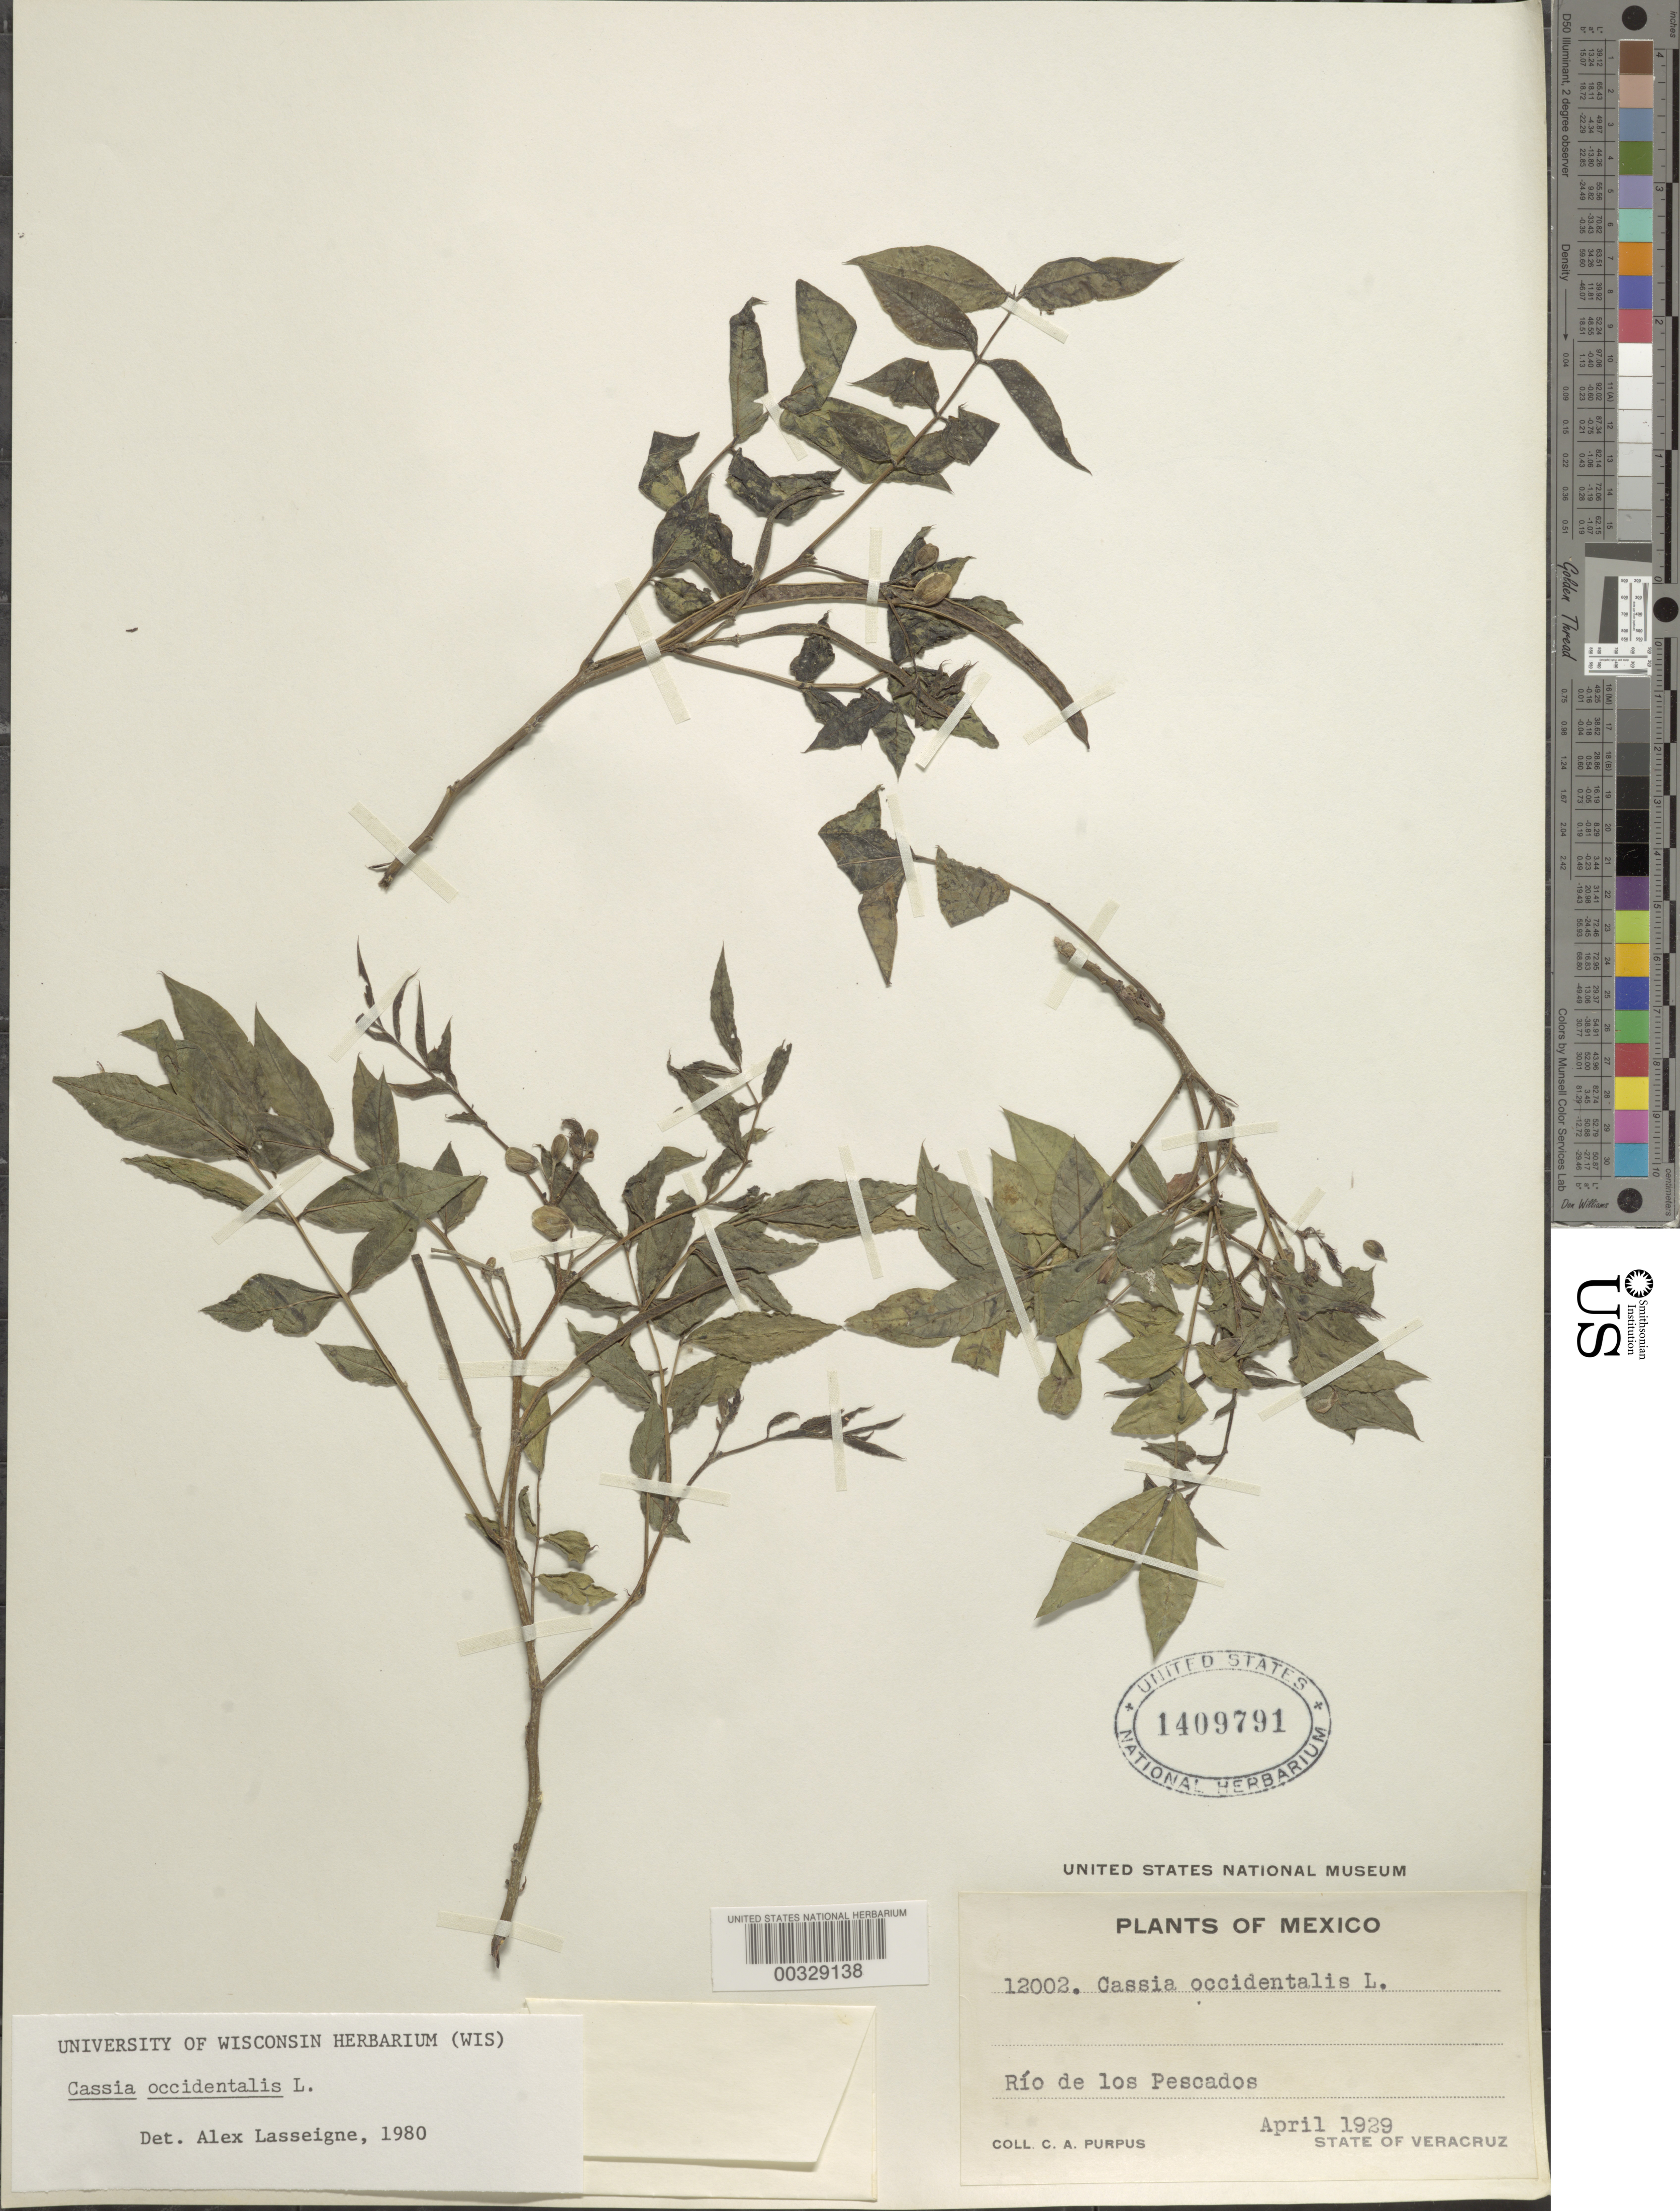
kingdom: Plantae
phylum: Tracheophyta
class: Magnoliopsida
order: Fabales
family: Fabaceae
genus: Senna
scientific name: Senna occidentalis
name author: (L.) Link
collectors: C. A. Purpus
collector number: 12002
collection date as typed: Apr 1929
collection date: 1929-04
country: Mexico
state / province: Veracruz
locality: Rio de los pescados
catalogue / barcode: US 1409791